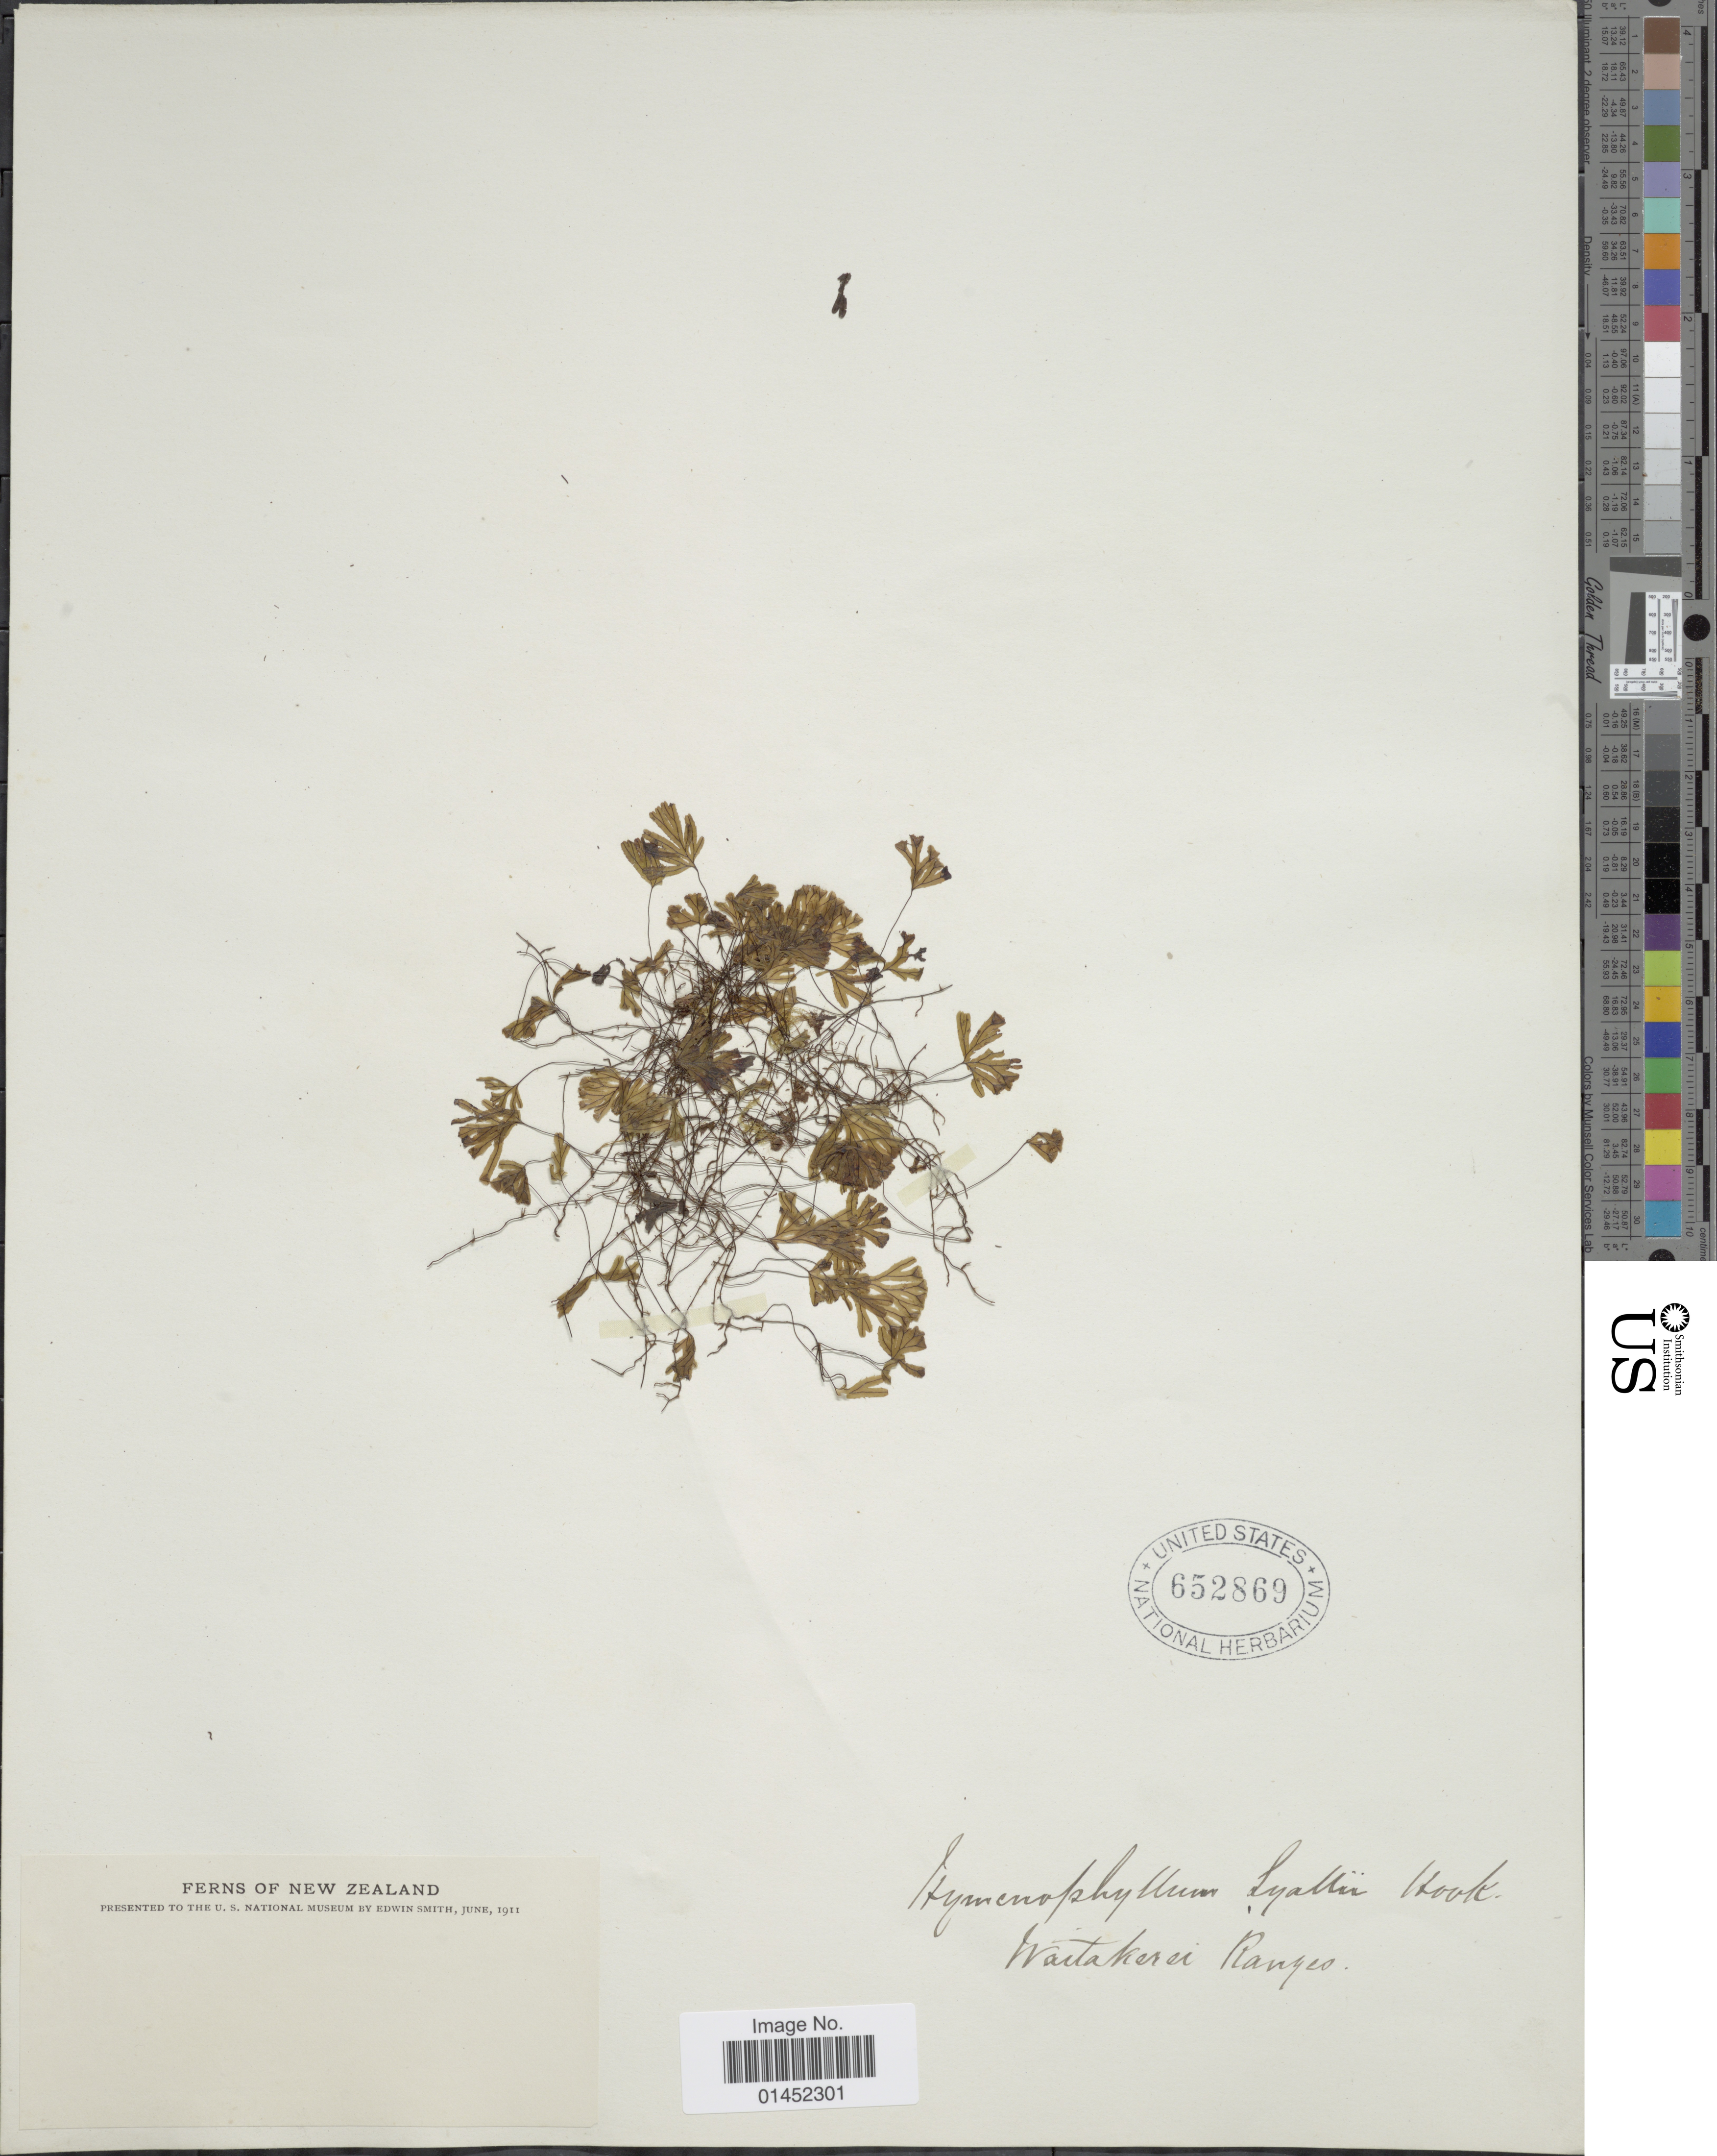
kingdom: Plantae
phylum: Tracheophyta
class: Polypodiopsida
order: Hymenophyllales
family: Hymenophyllaceae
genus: Hymenophyllum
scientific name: Hymenophyllum lyallii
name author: Hook. f.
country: New Zealand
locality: Waitakere Ranges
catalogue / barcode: US 652869